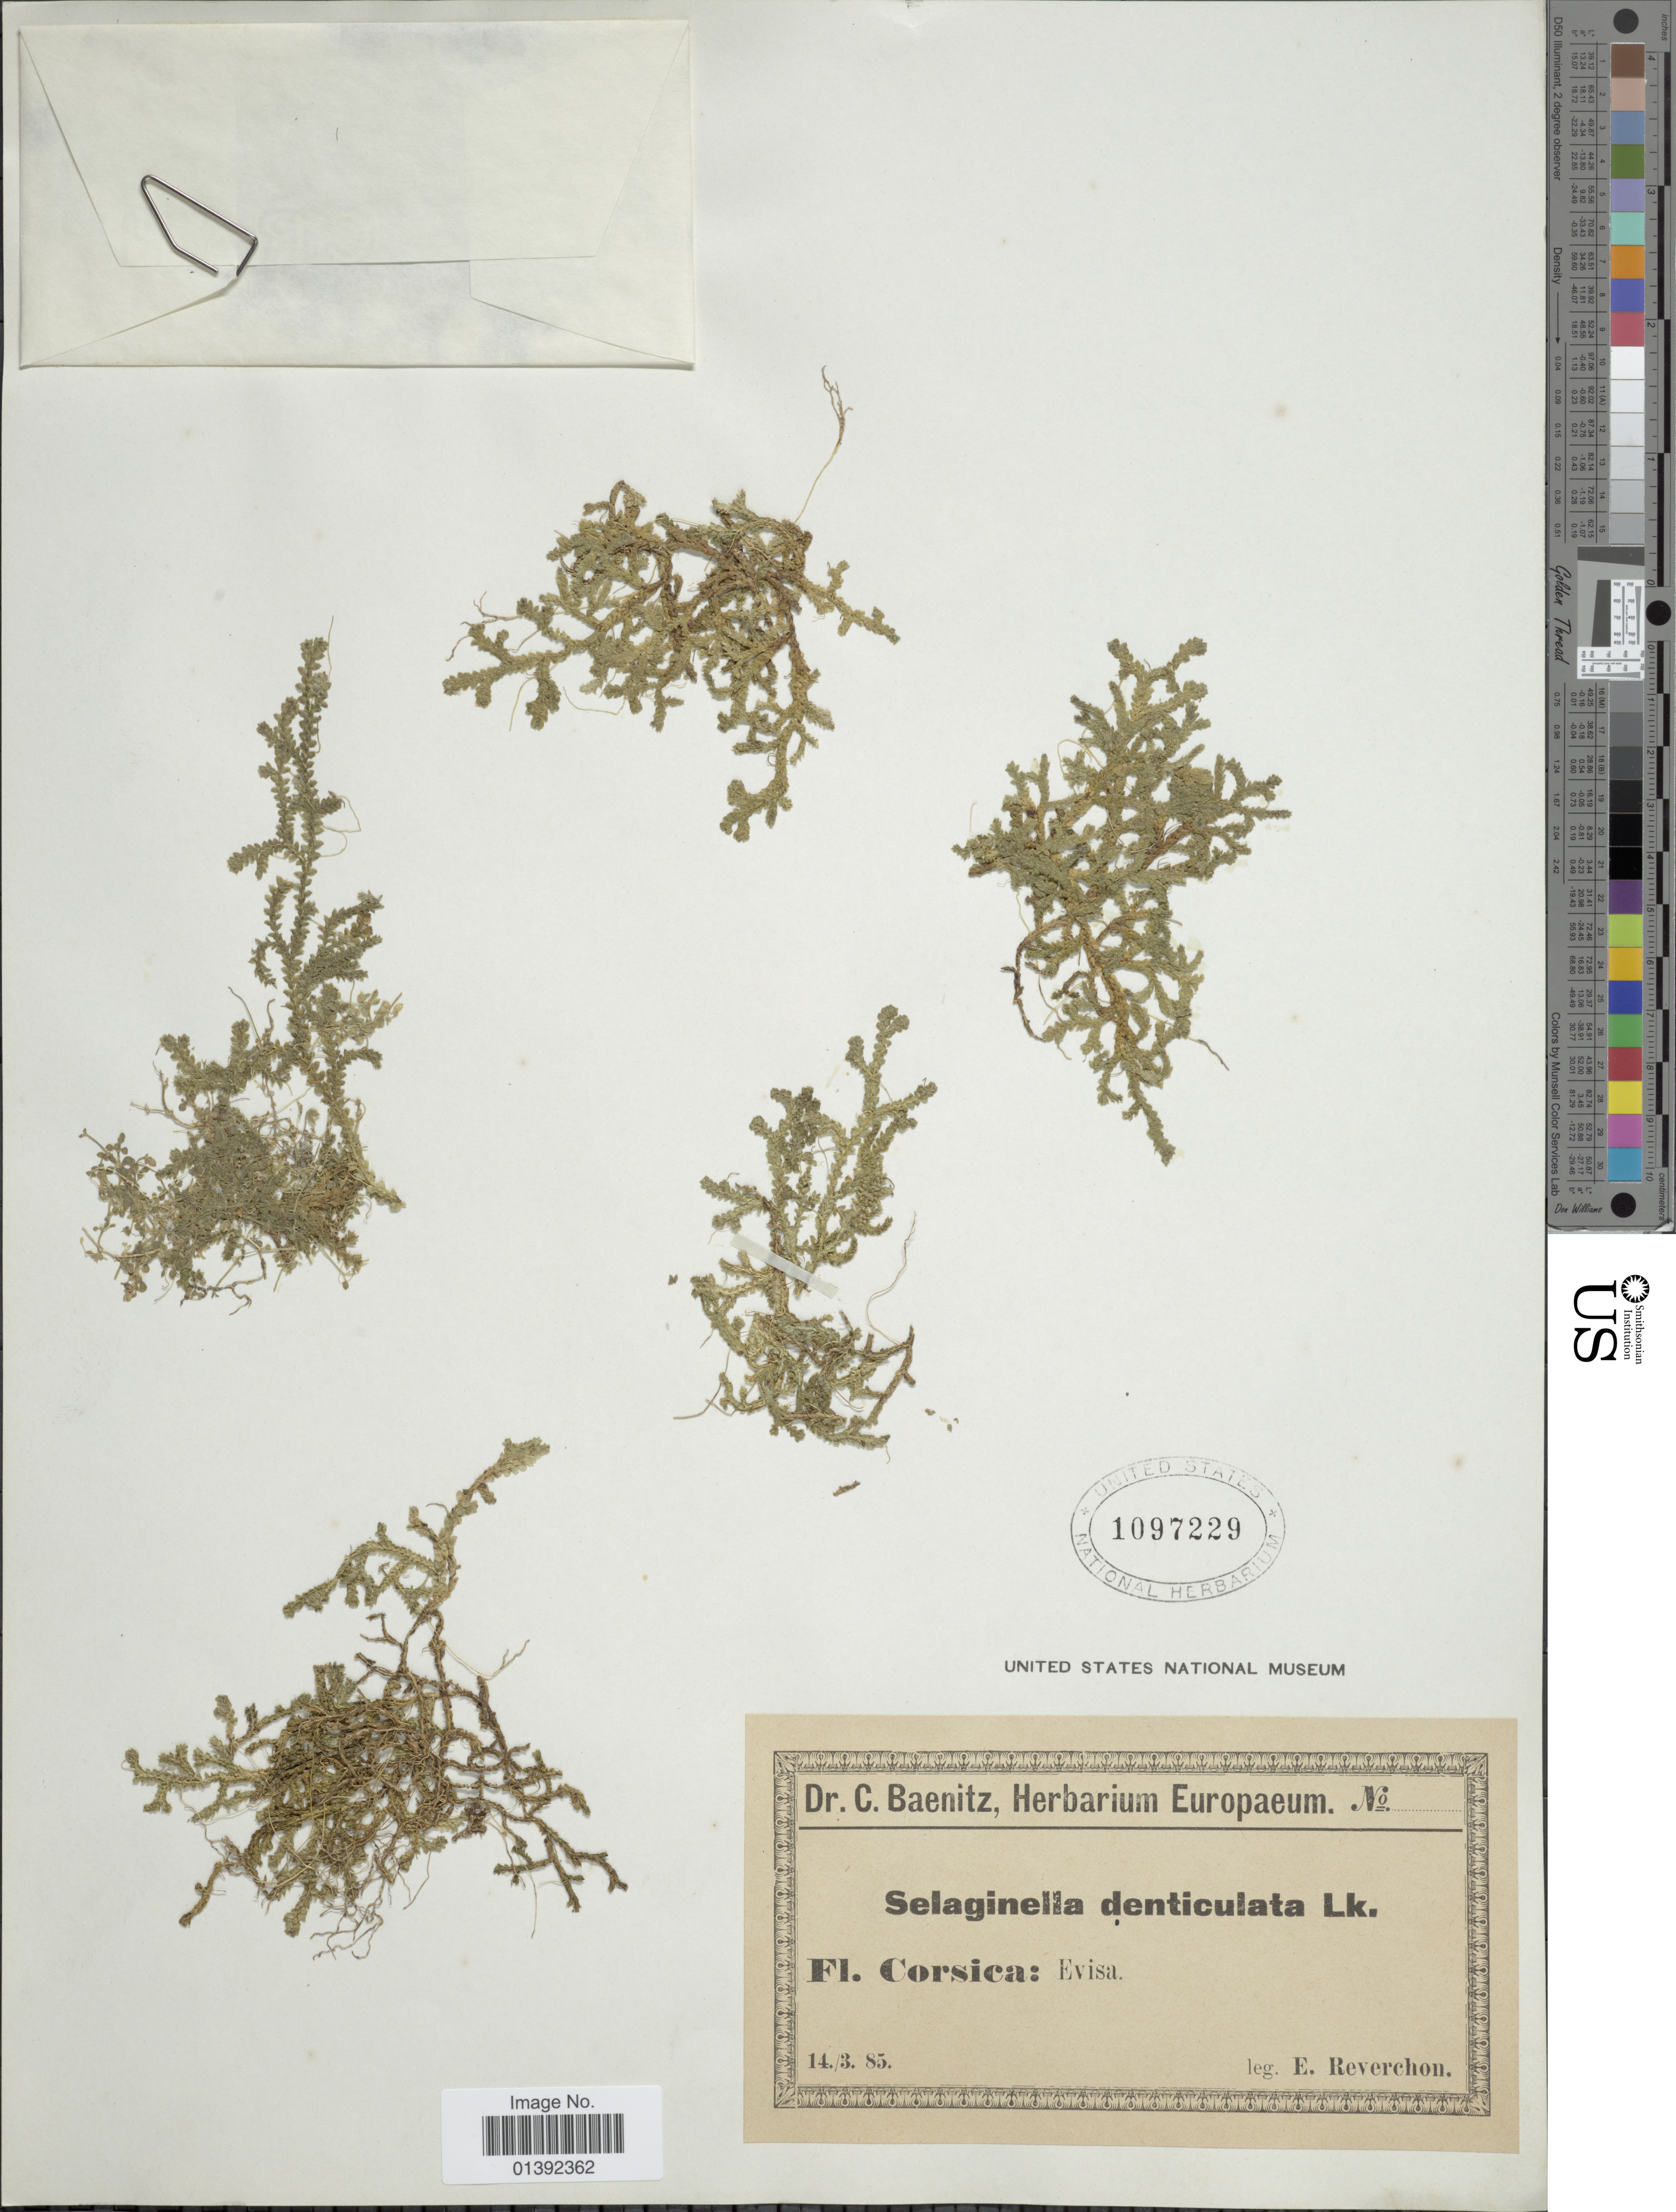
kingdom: Plantae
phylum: Tracheophyta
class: Lycopodiopsida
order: Selaginellales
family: Selaginellaceae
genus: Selaginella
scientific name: Selaginella denticulata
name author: (L.) Spring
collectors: E. Reverchon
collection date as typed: Transcribed d/m/y: 14/3/85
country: France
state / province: Corsica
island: Corse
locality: Evisa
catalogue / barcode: US 1097229